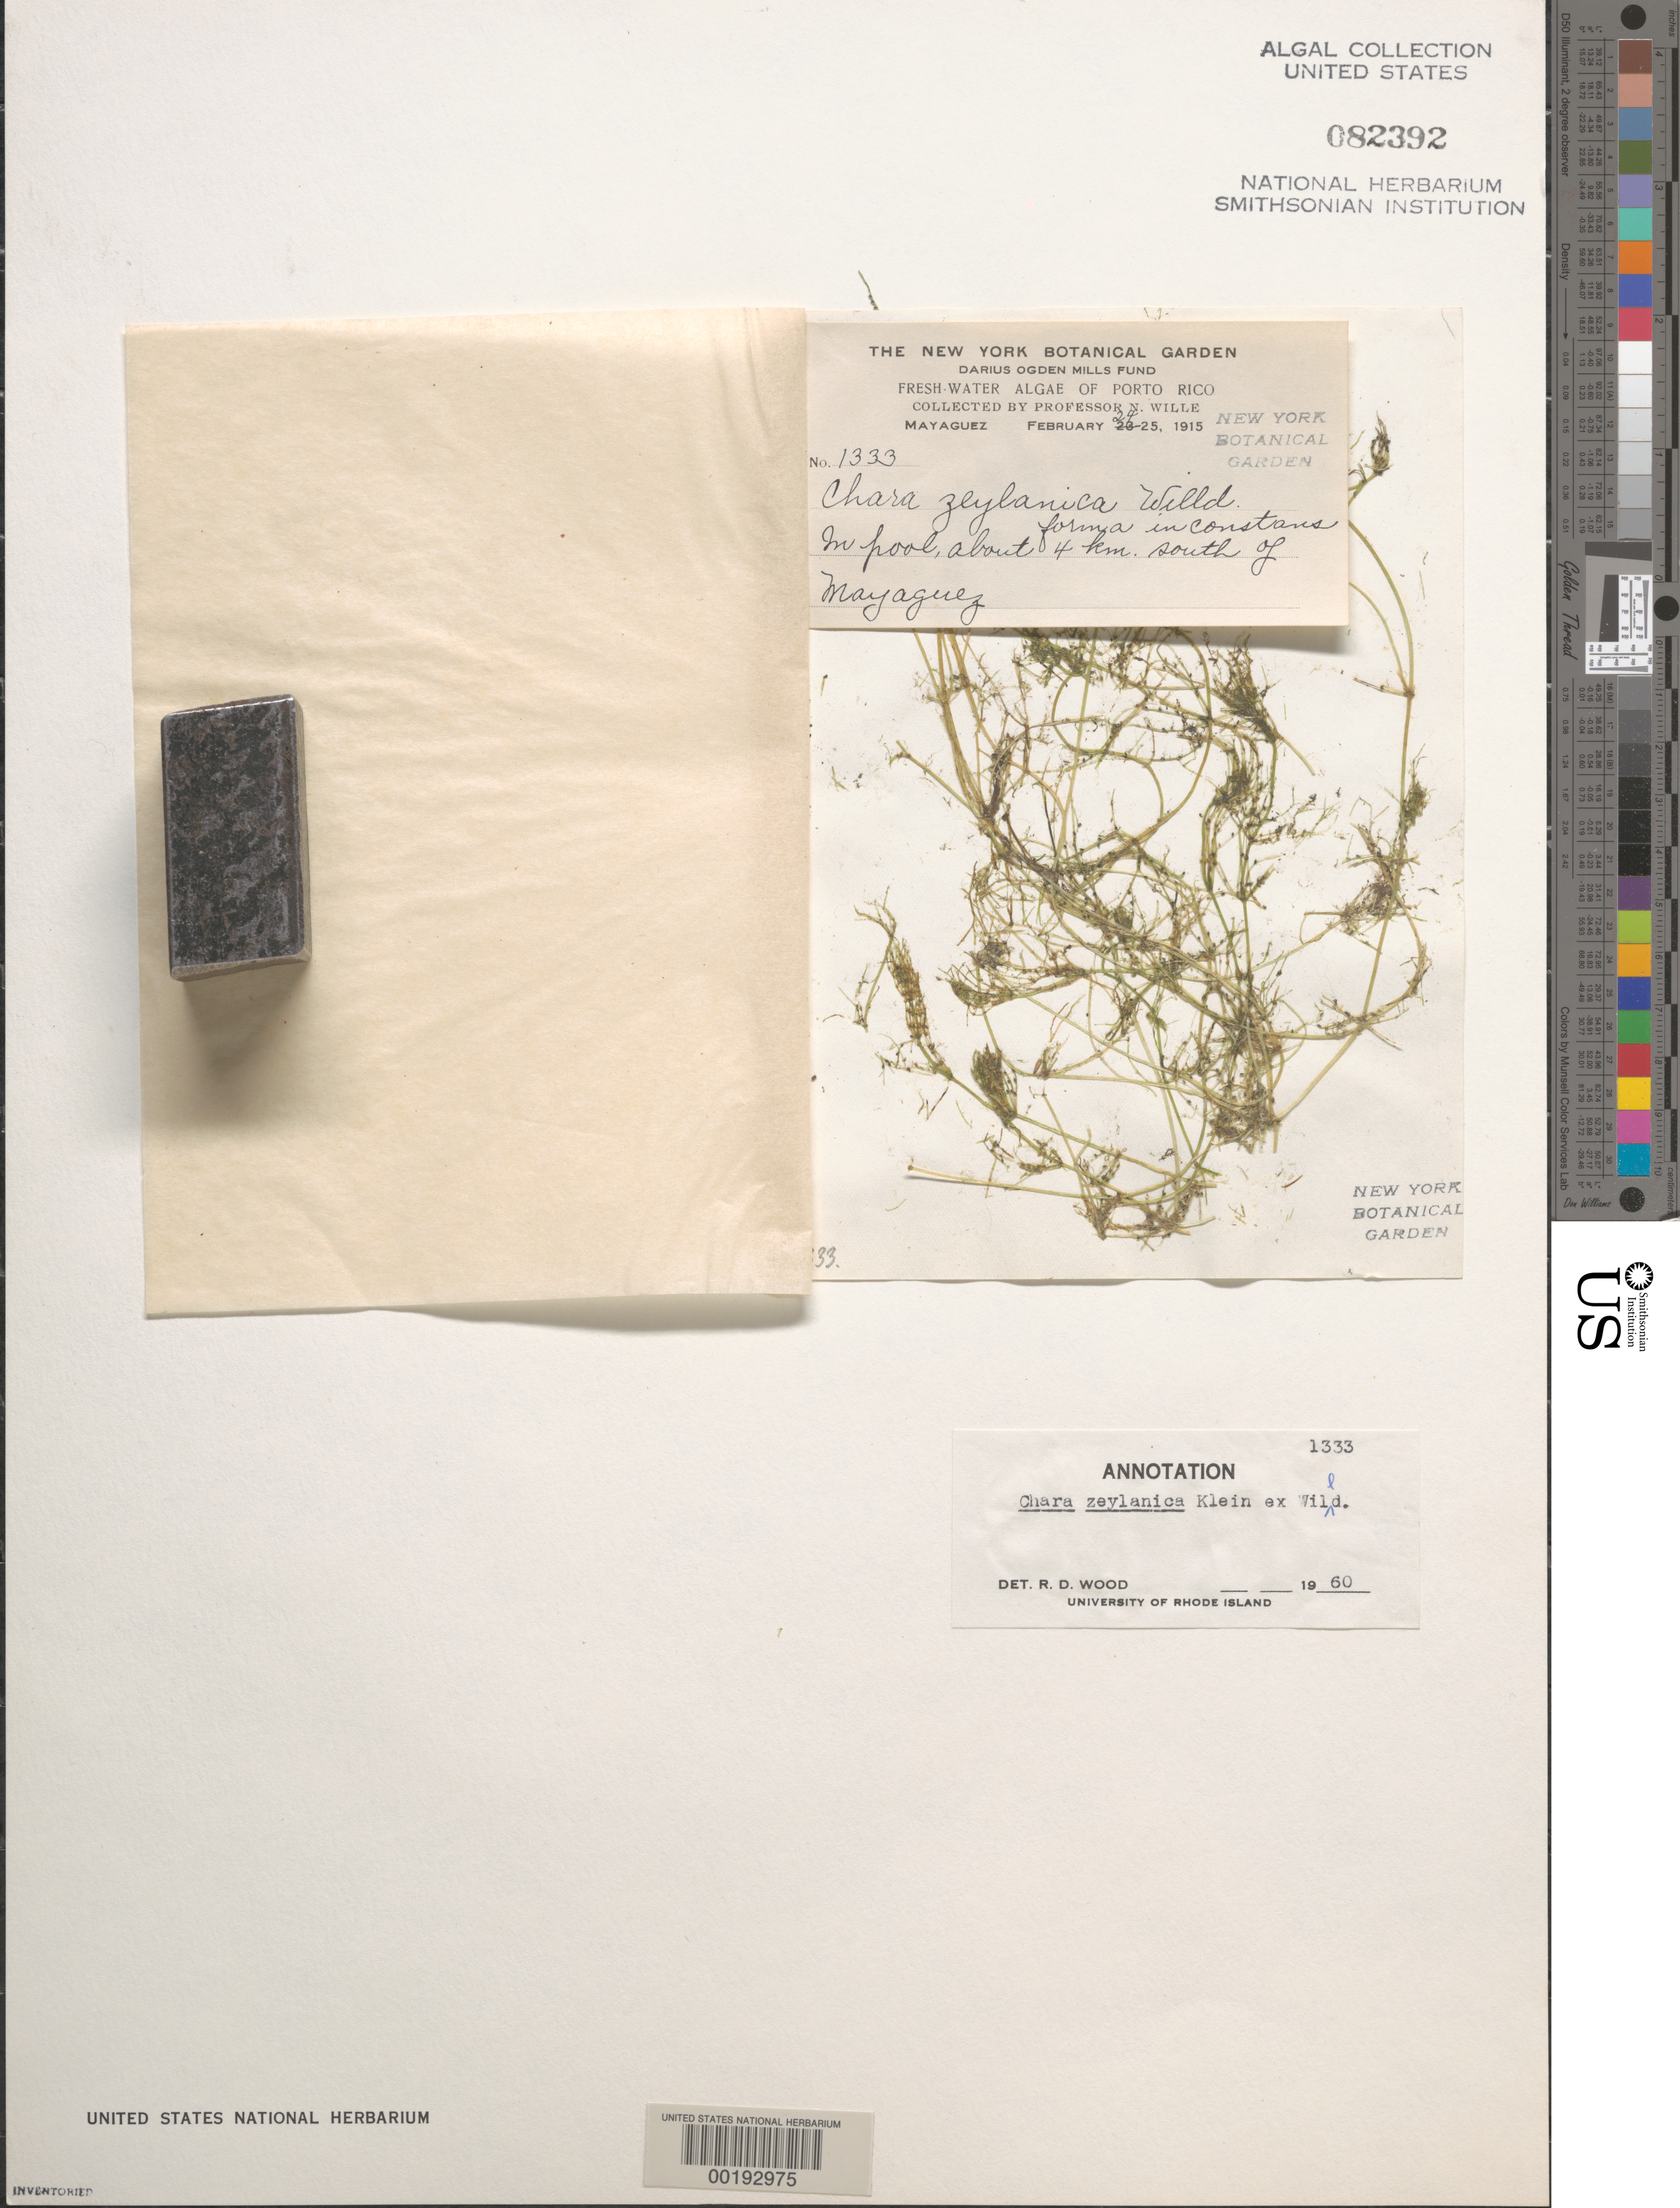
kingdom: Plantae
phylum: Charophyta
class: Charophyceae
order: Charales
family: Characeae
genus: Chara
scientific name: Chara zeylanica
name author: J.G. Klein ex Willd.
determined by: Wood, R. D.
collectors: N. Wille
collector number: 1333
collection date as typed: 24 Feb 1915 TO 25 Feb 1915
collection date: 1915-02-24/1915-02-25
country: Puerto Rico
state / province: Mayaguez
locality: Ca. 4 km south of mayaguez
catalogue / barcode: US 82392